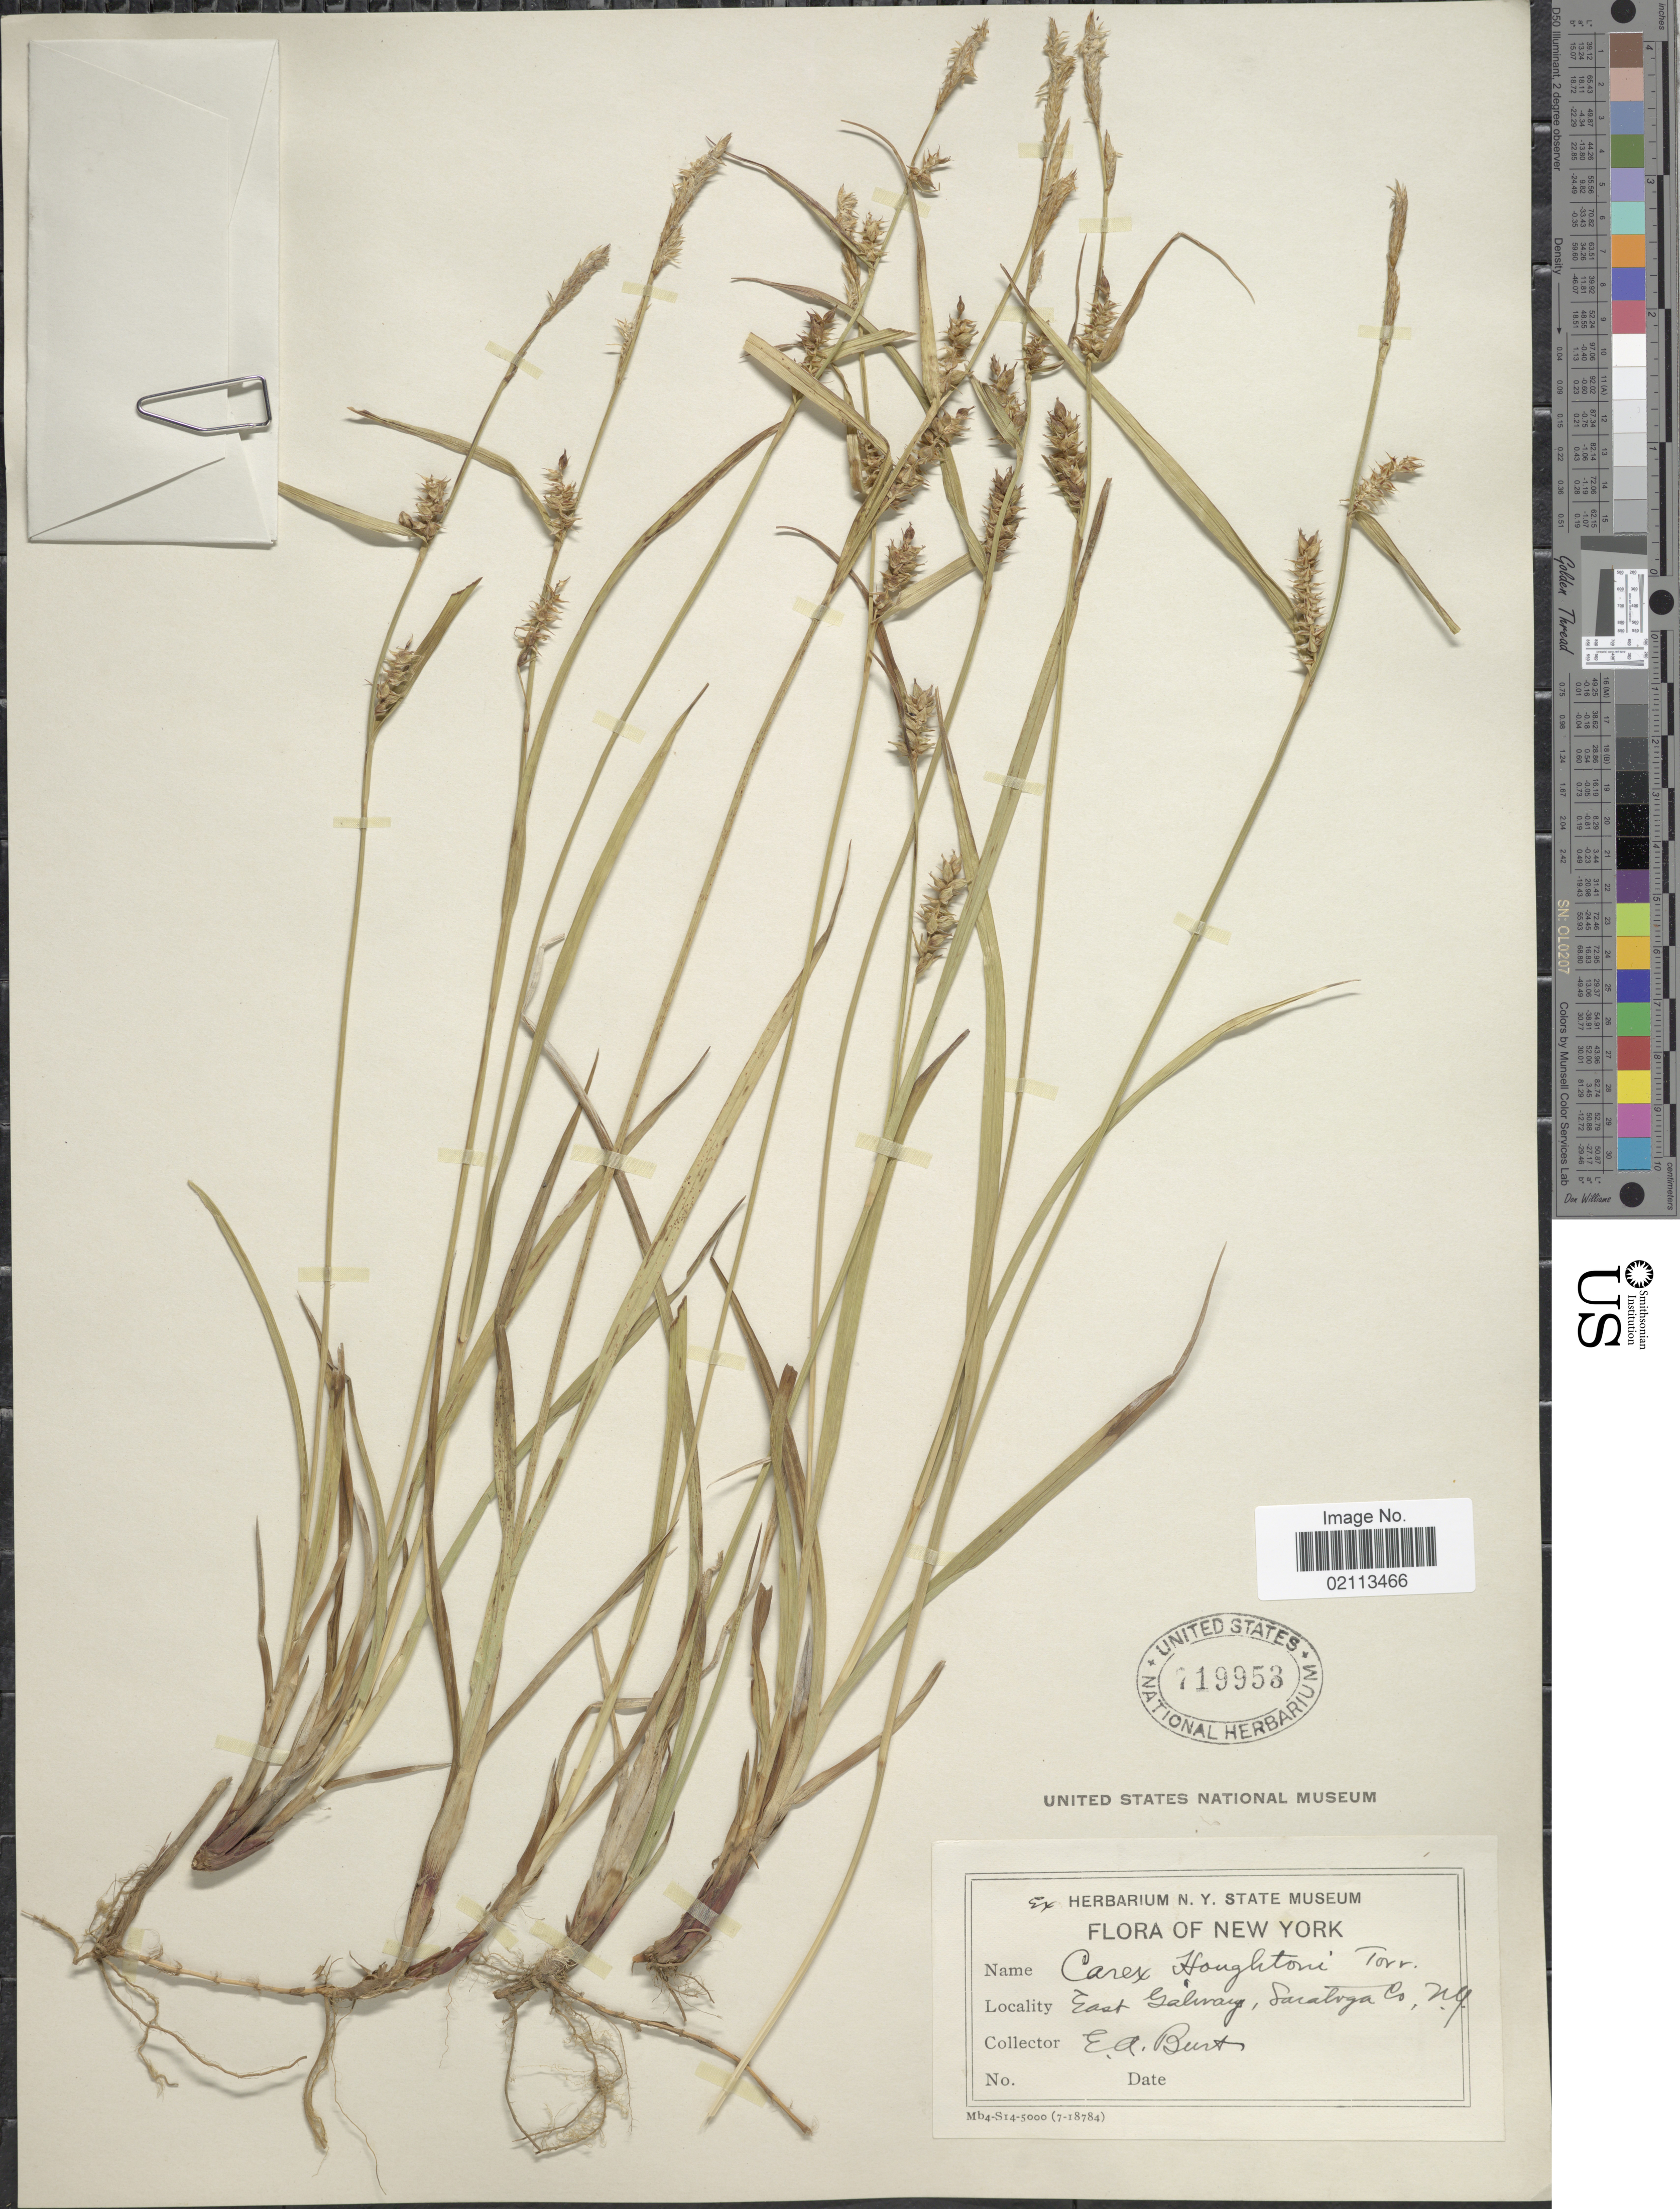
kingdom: Plantae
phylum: Tracheophyta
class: Liliopsida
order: Poales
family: Cyperaceae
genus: Carex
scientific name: Carex houghtoniana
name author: Torr. ex Dewey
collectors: E. Burt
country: United States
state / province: New York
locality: East Galway, Saratoga Co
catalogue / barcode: US 719953